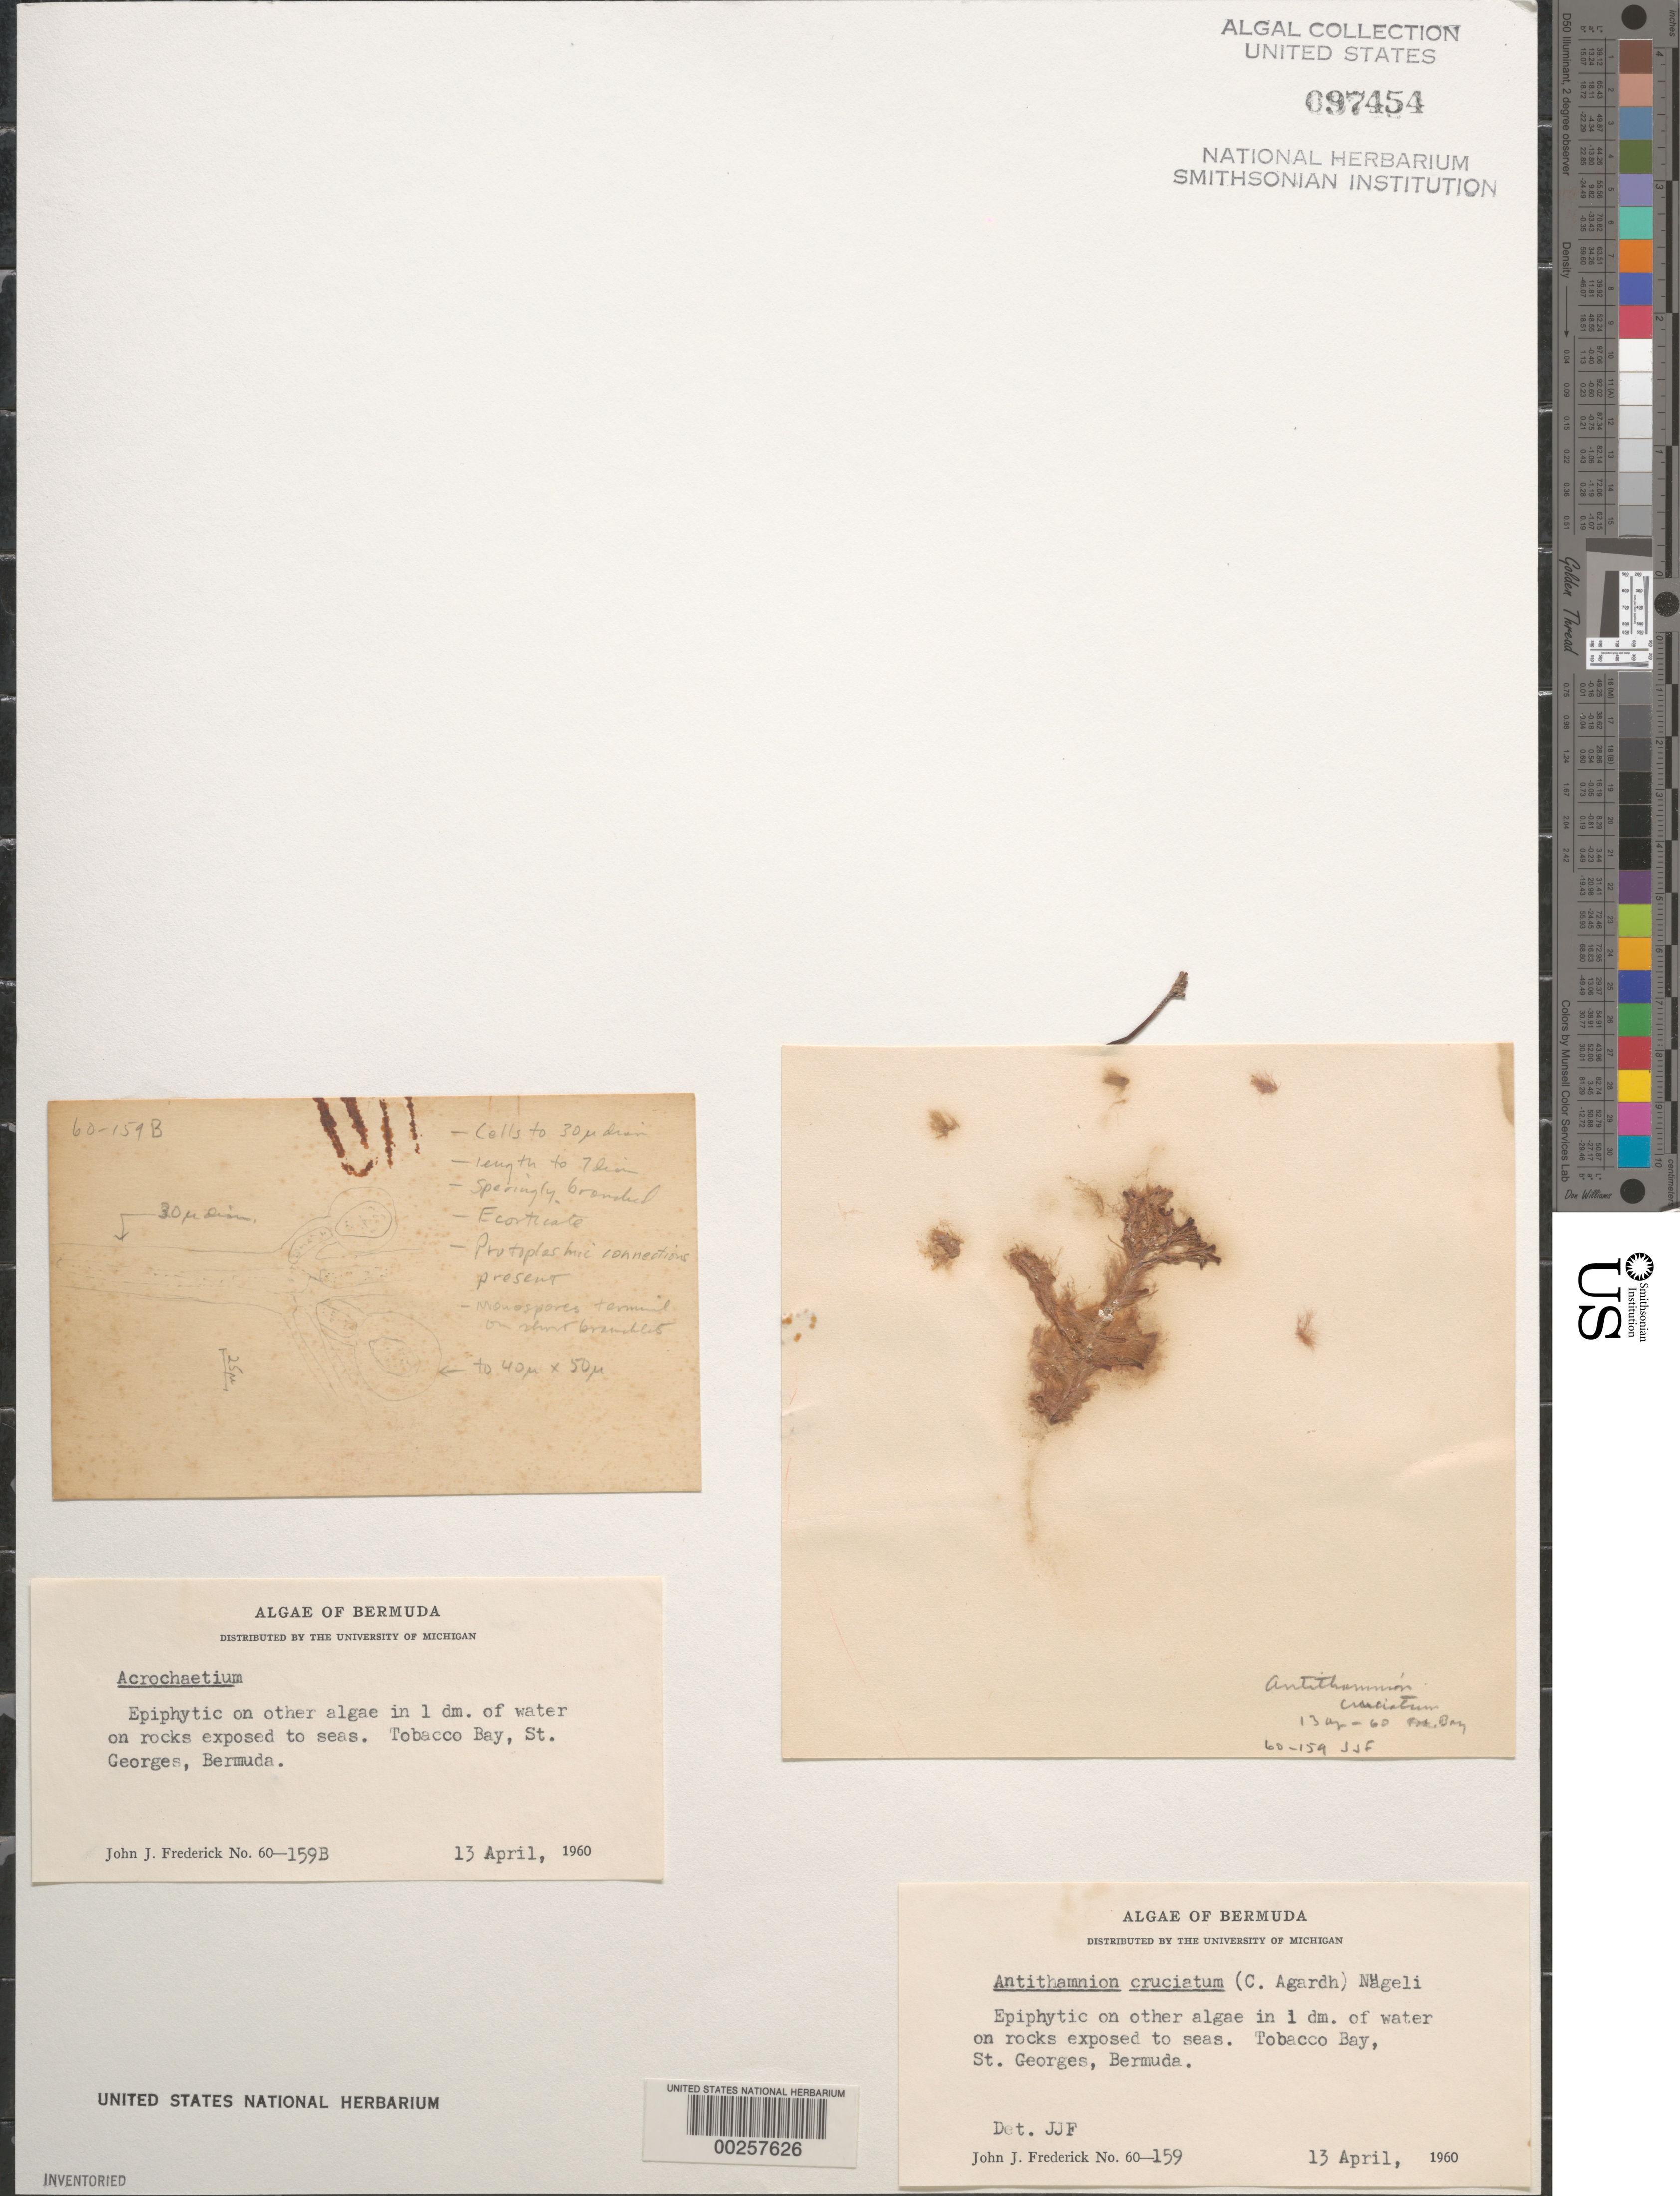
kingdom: Plantae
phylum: Rhodophyta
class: Florideophyceae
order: Ceramiales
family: Ceramiaceae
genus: Antithamnion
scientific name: Antithamnion cruciatum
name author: (C. Agardh) Näg.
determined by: Frederick, J. J.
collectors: J. Frederick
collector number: JJF 60-159 & JJF 60-159B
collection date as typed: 13 Apr 1960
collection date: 1960-04-13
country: Bermuda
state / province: Saint George's (parish)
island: St. George's Island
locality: Tobacco Bay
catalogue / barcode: US 97454